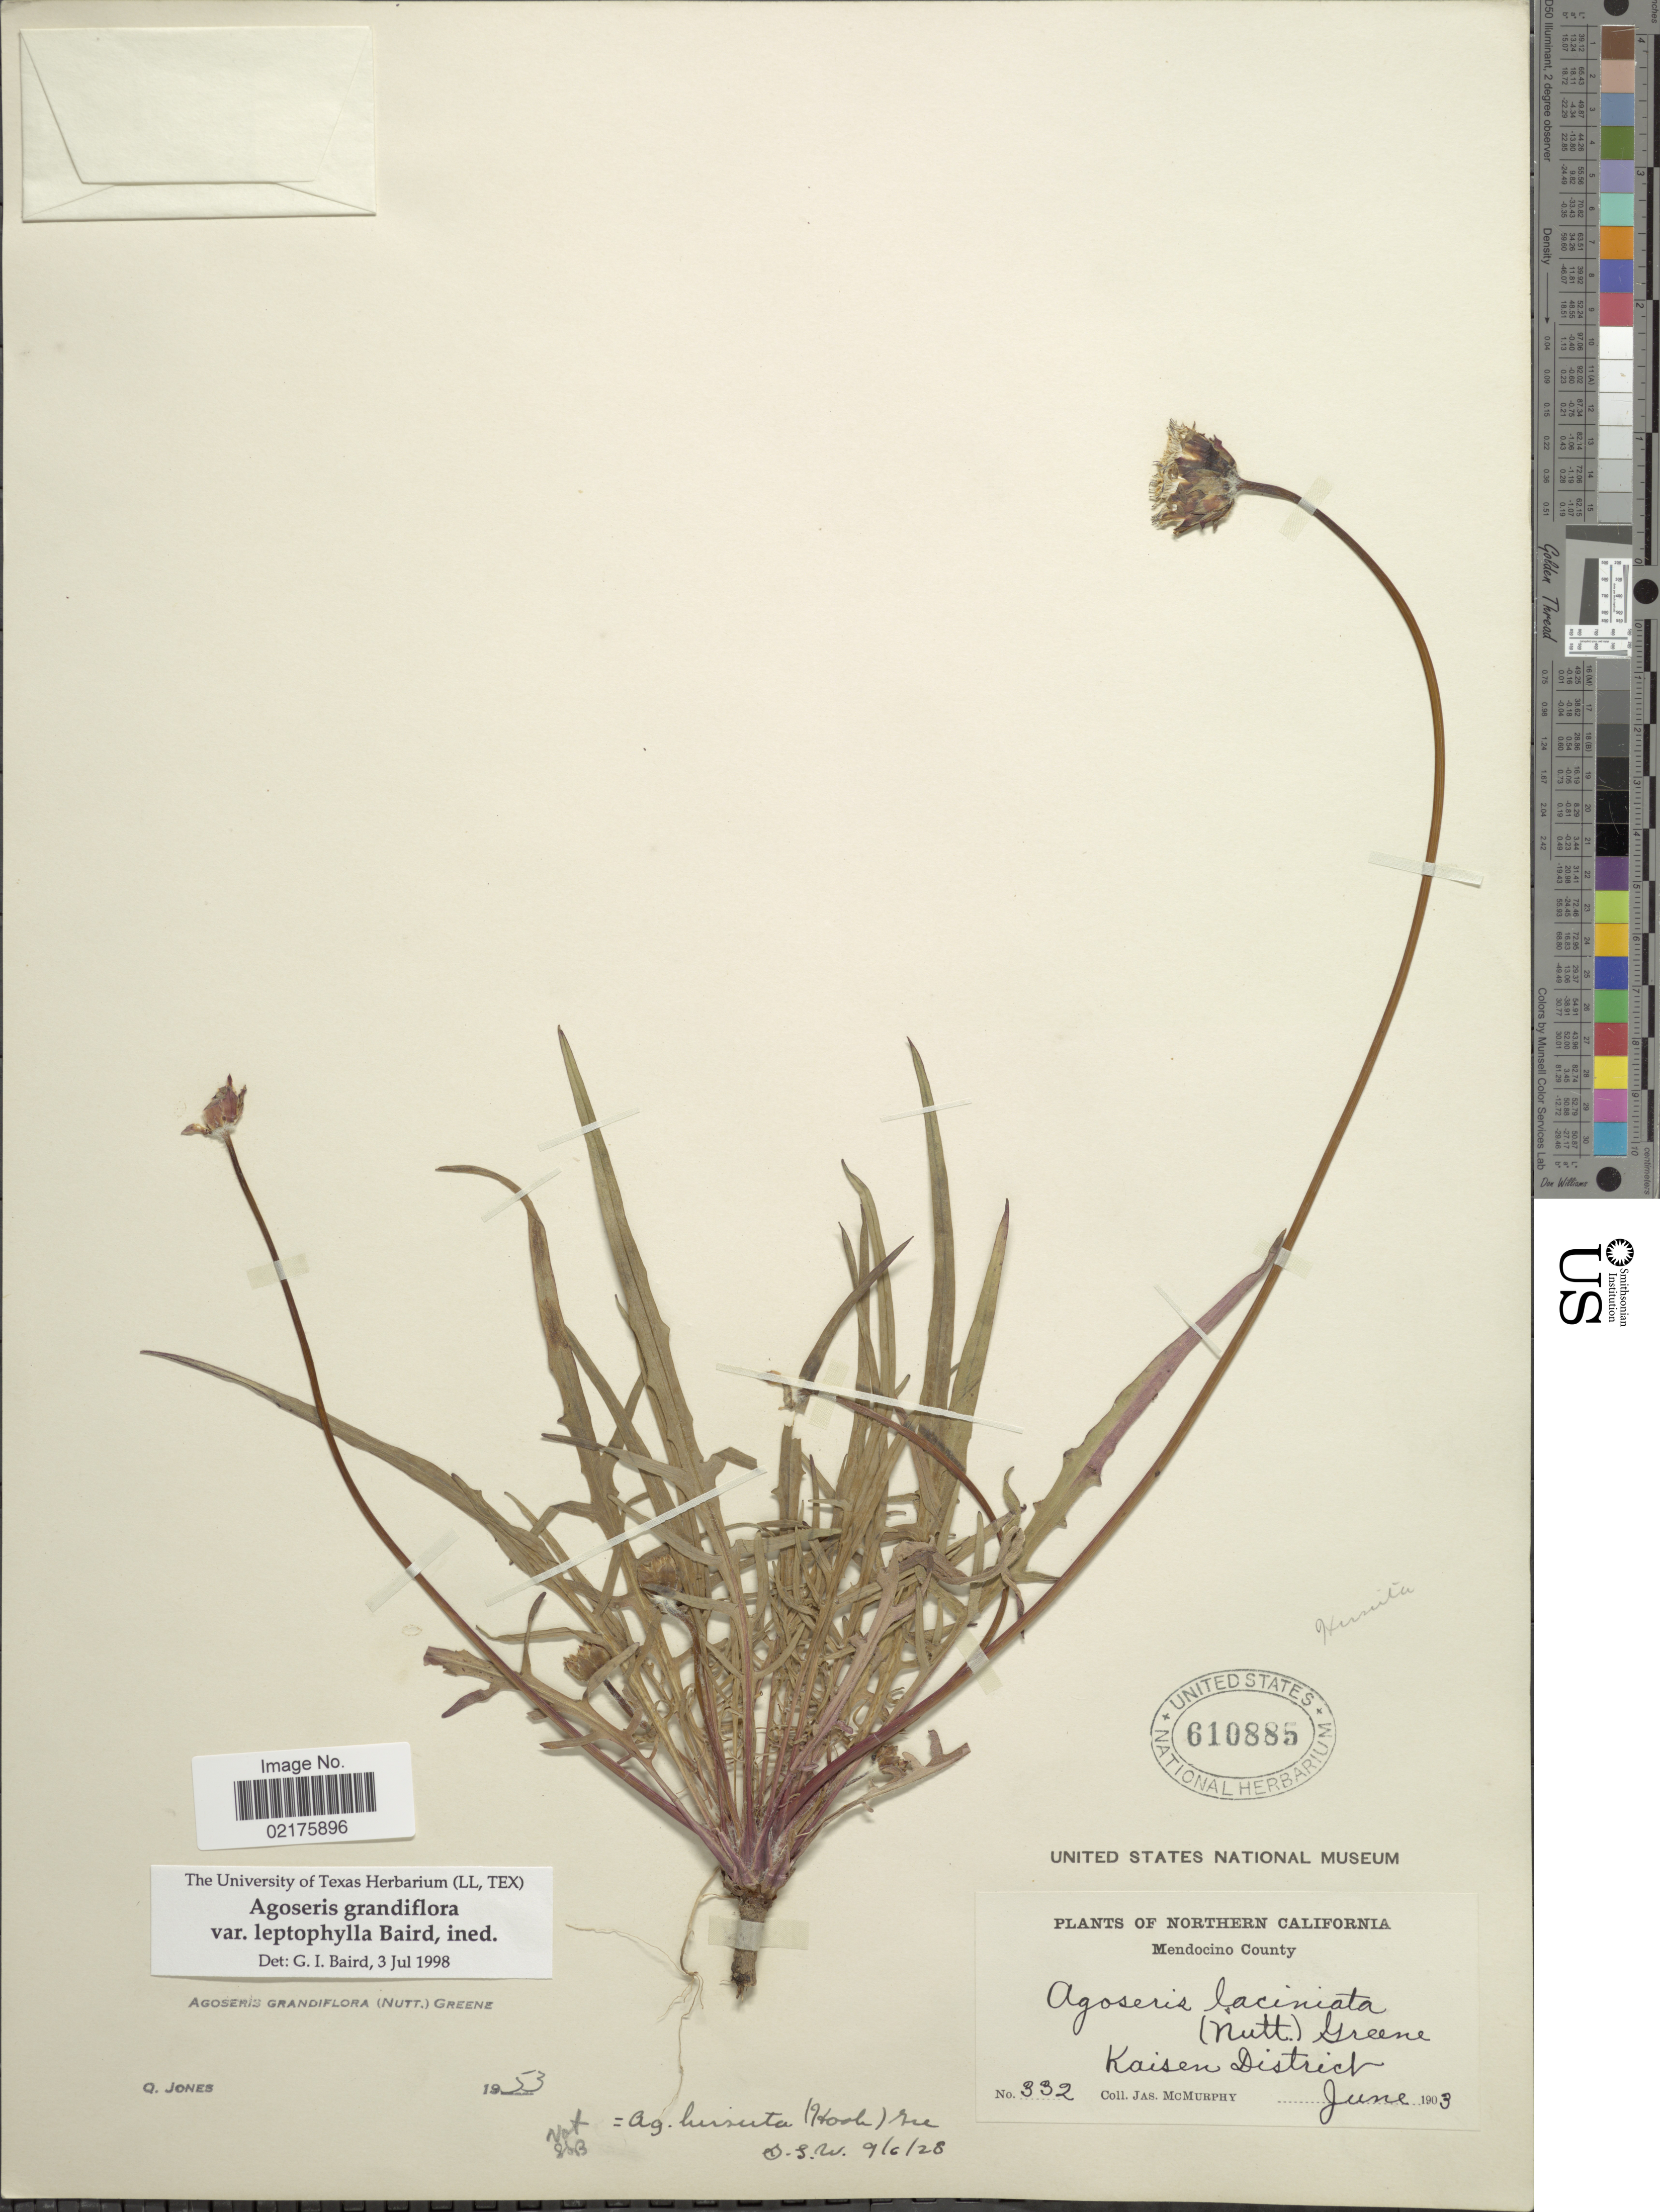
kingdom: Plantae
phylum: Tracheophyta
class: Magnoliopsida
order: Asterales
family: Asteraceae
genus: Agoseris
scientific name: Agoseris grandiflora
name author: (Nutt.) Greene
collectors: J. McMurphy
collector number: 332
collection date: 1903-06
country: United States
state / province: California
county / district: Mendocino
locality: Northern California, Mendocino County, Kaisen District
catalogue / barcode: US 610885